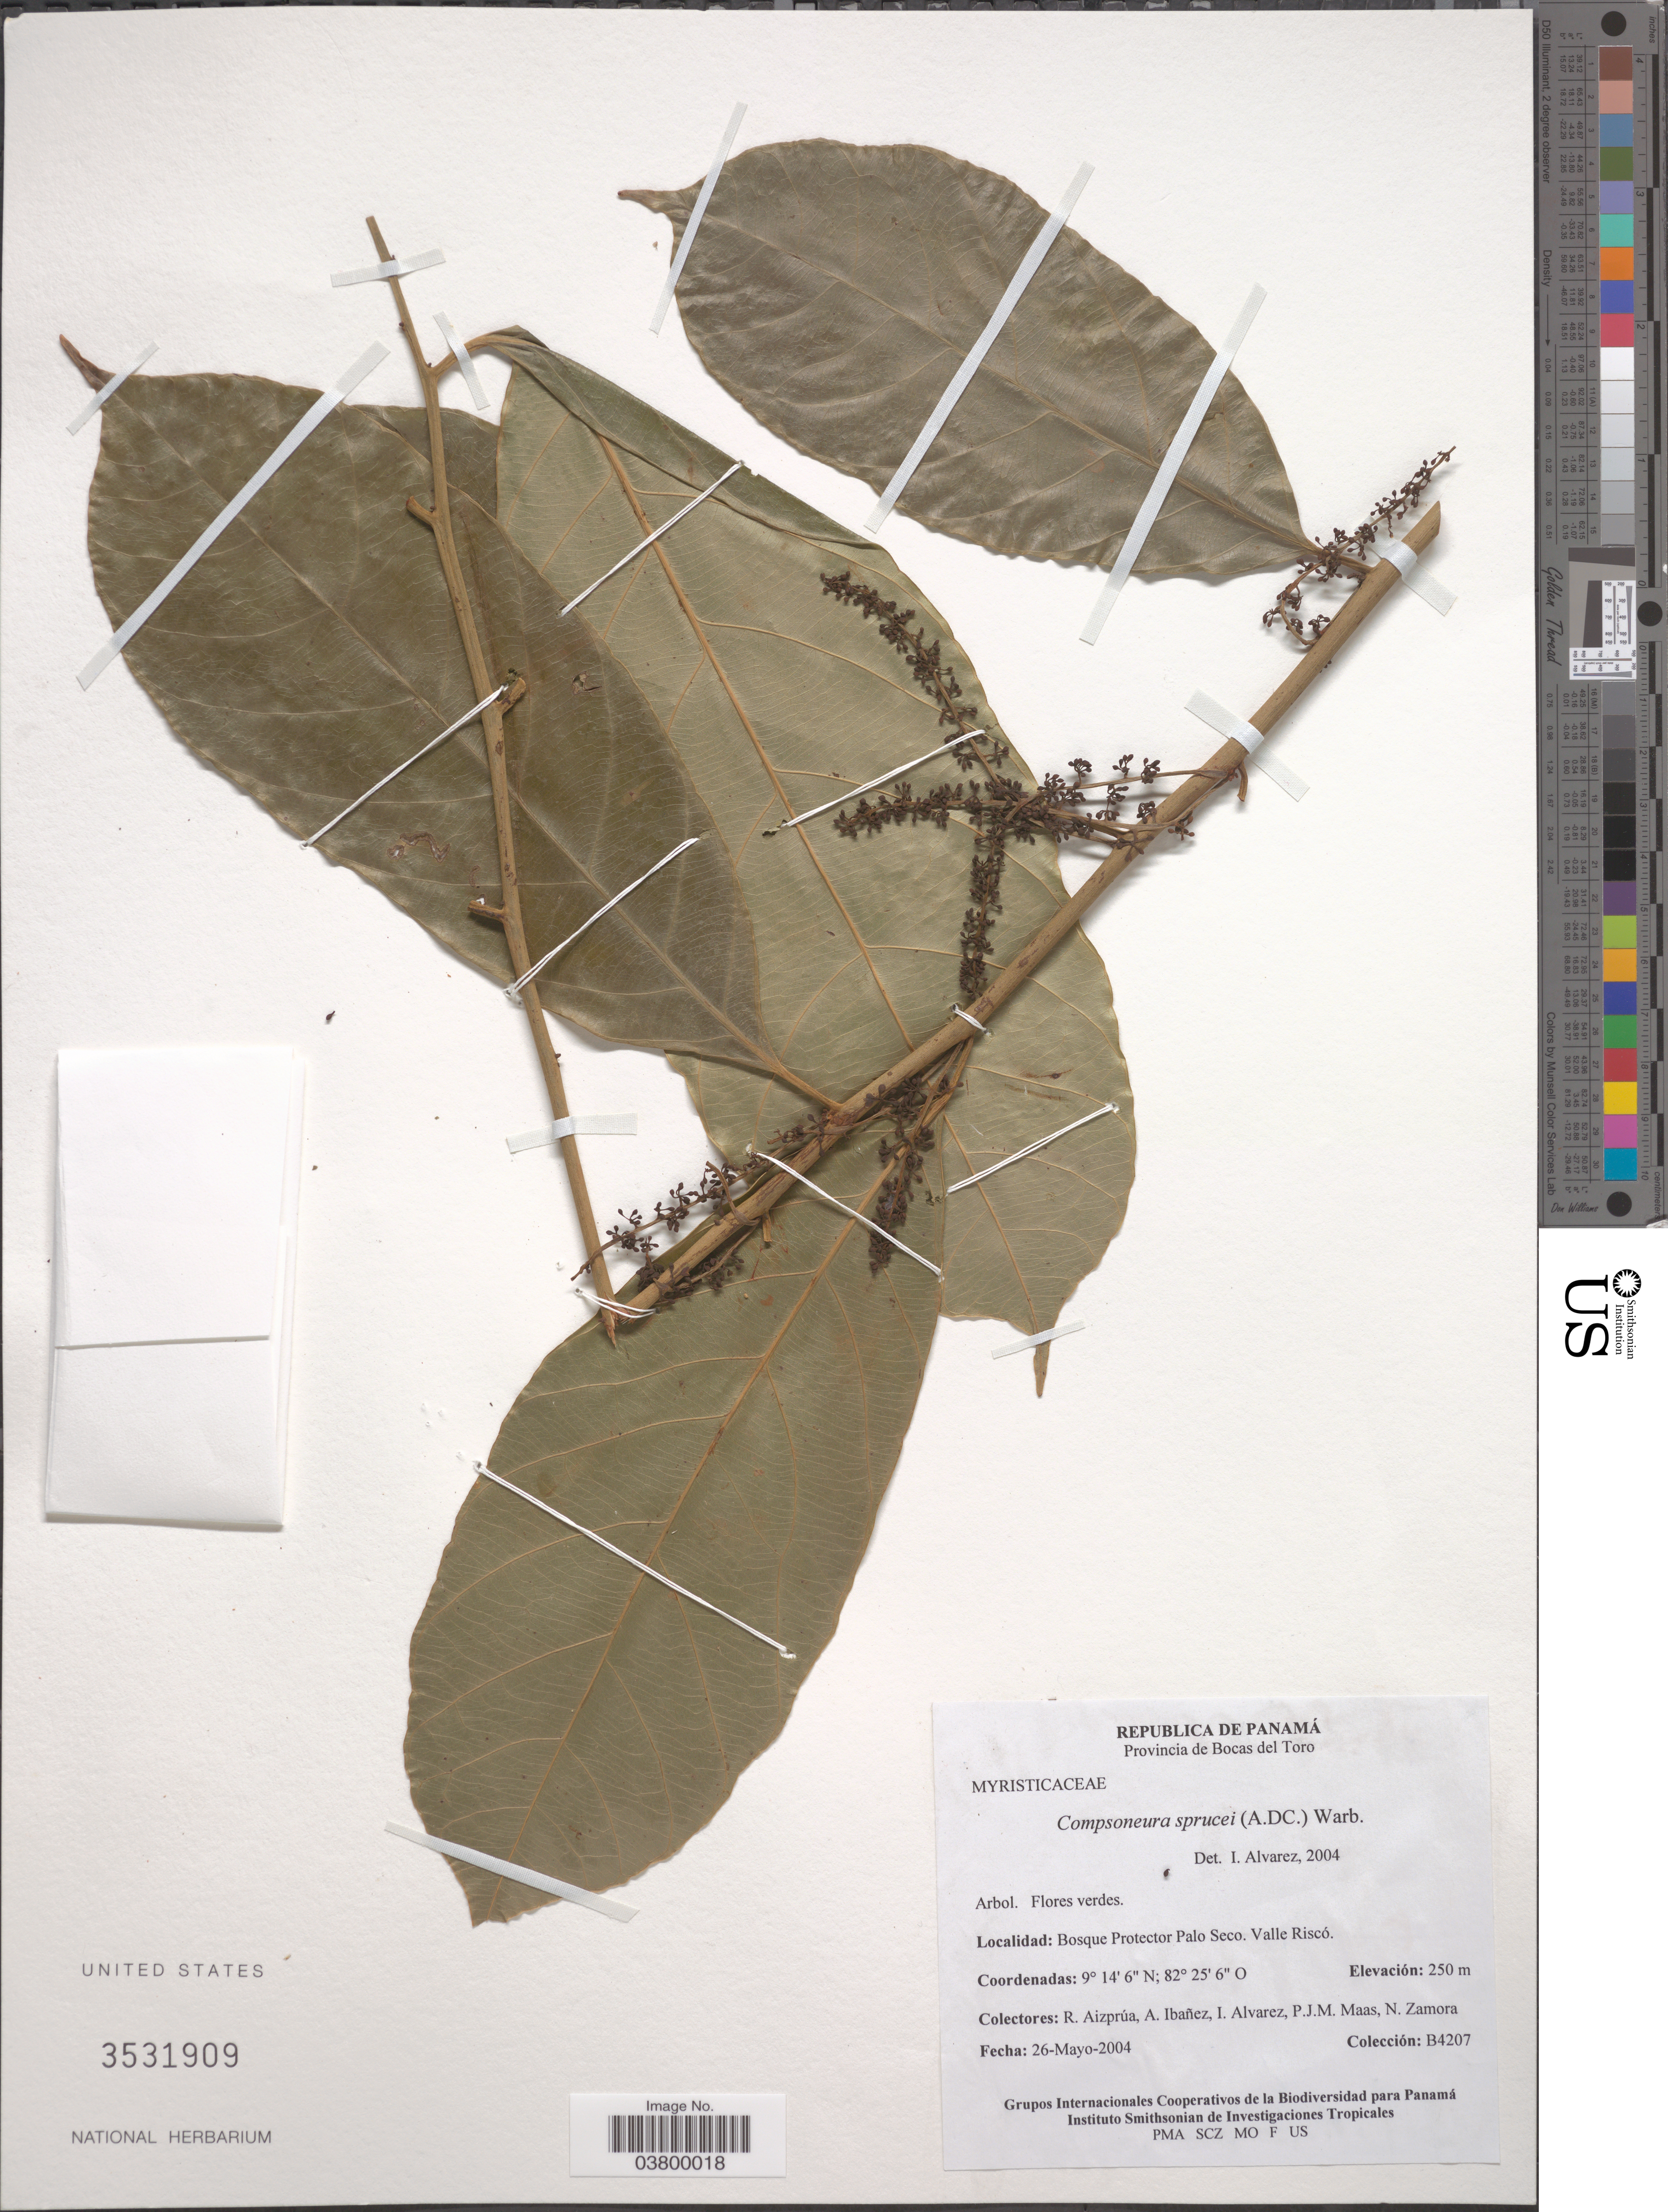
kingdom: Plantae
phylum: Tracheophyta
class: Magnoliopsida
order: Magnoliales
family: Myristicaceae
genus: Compsoneura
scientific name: Compsoneura sprucei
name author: (A. DC.) Warb.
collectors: R. Aizprúa, A. Ibáñez, I. Alvarez, P. Maas & N. Zamora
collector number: B4207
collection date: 2004-05-26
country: Panama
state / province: Bocas del Toro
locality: Bosque Protector Palo Seco. Valle Riscó.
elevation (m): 250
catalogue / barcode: US 3531909